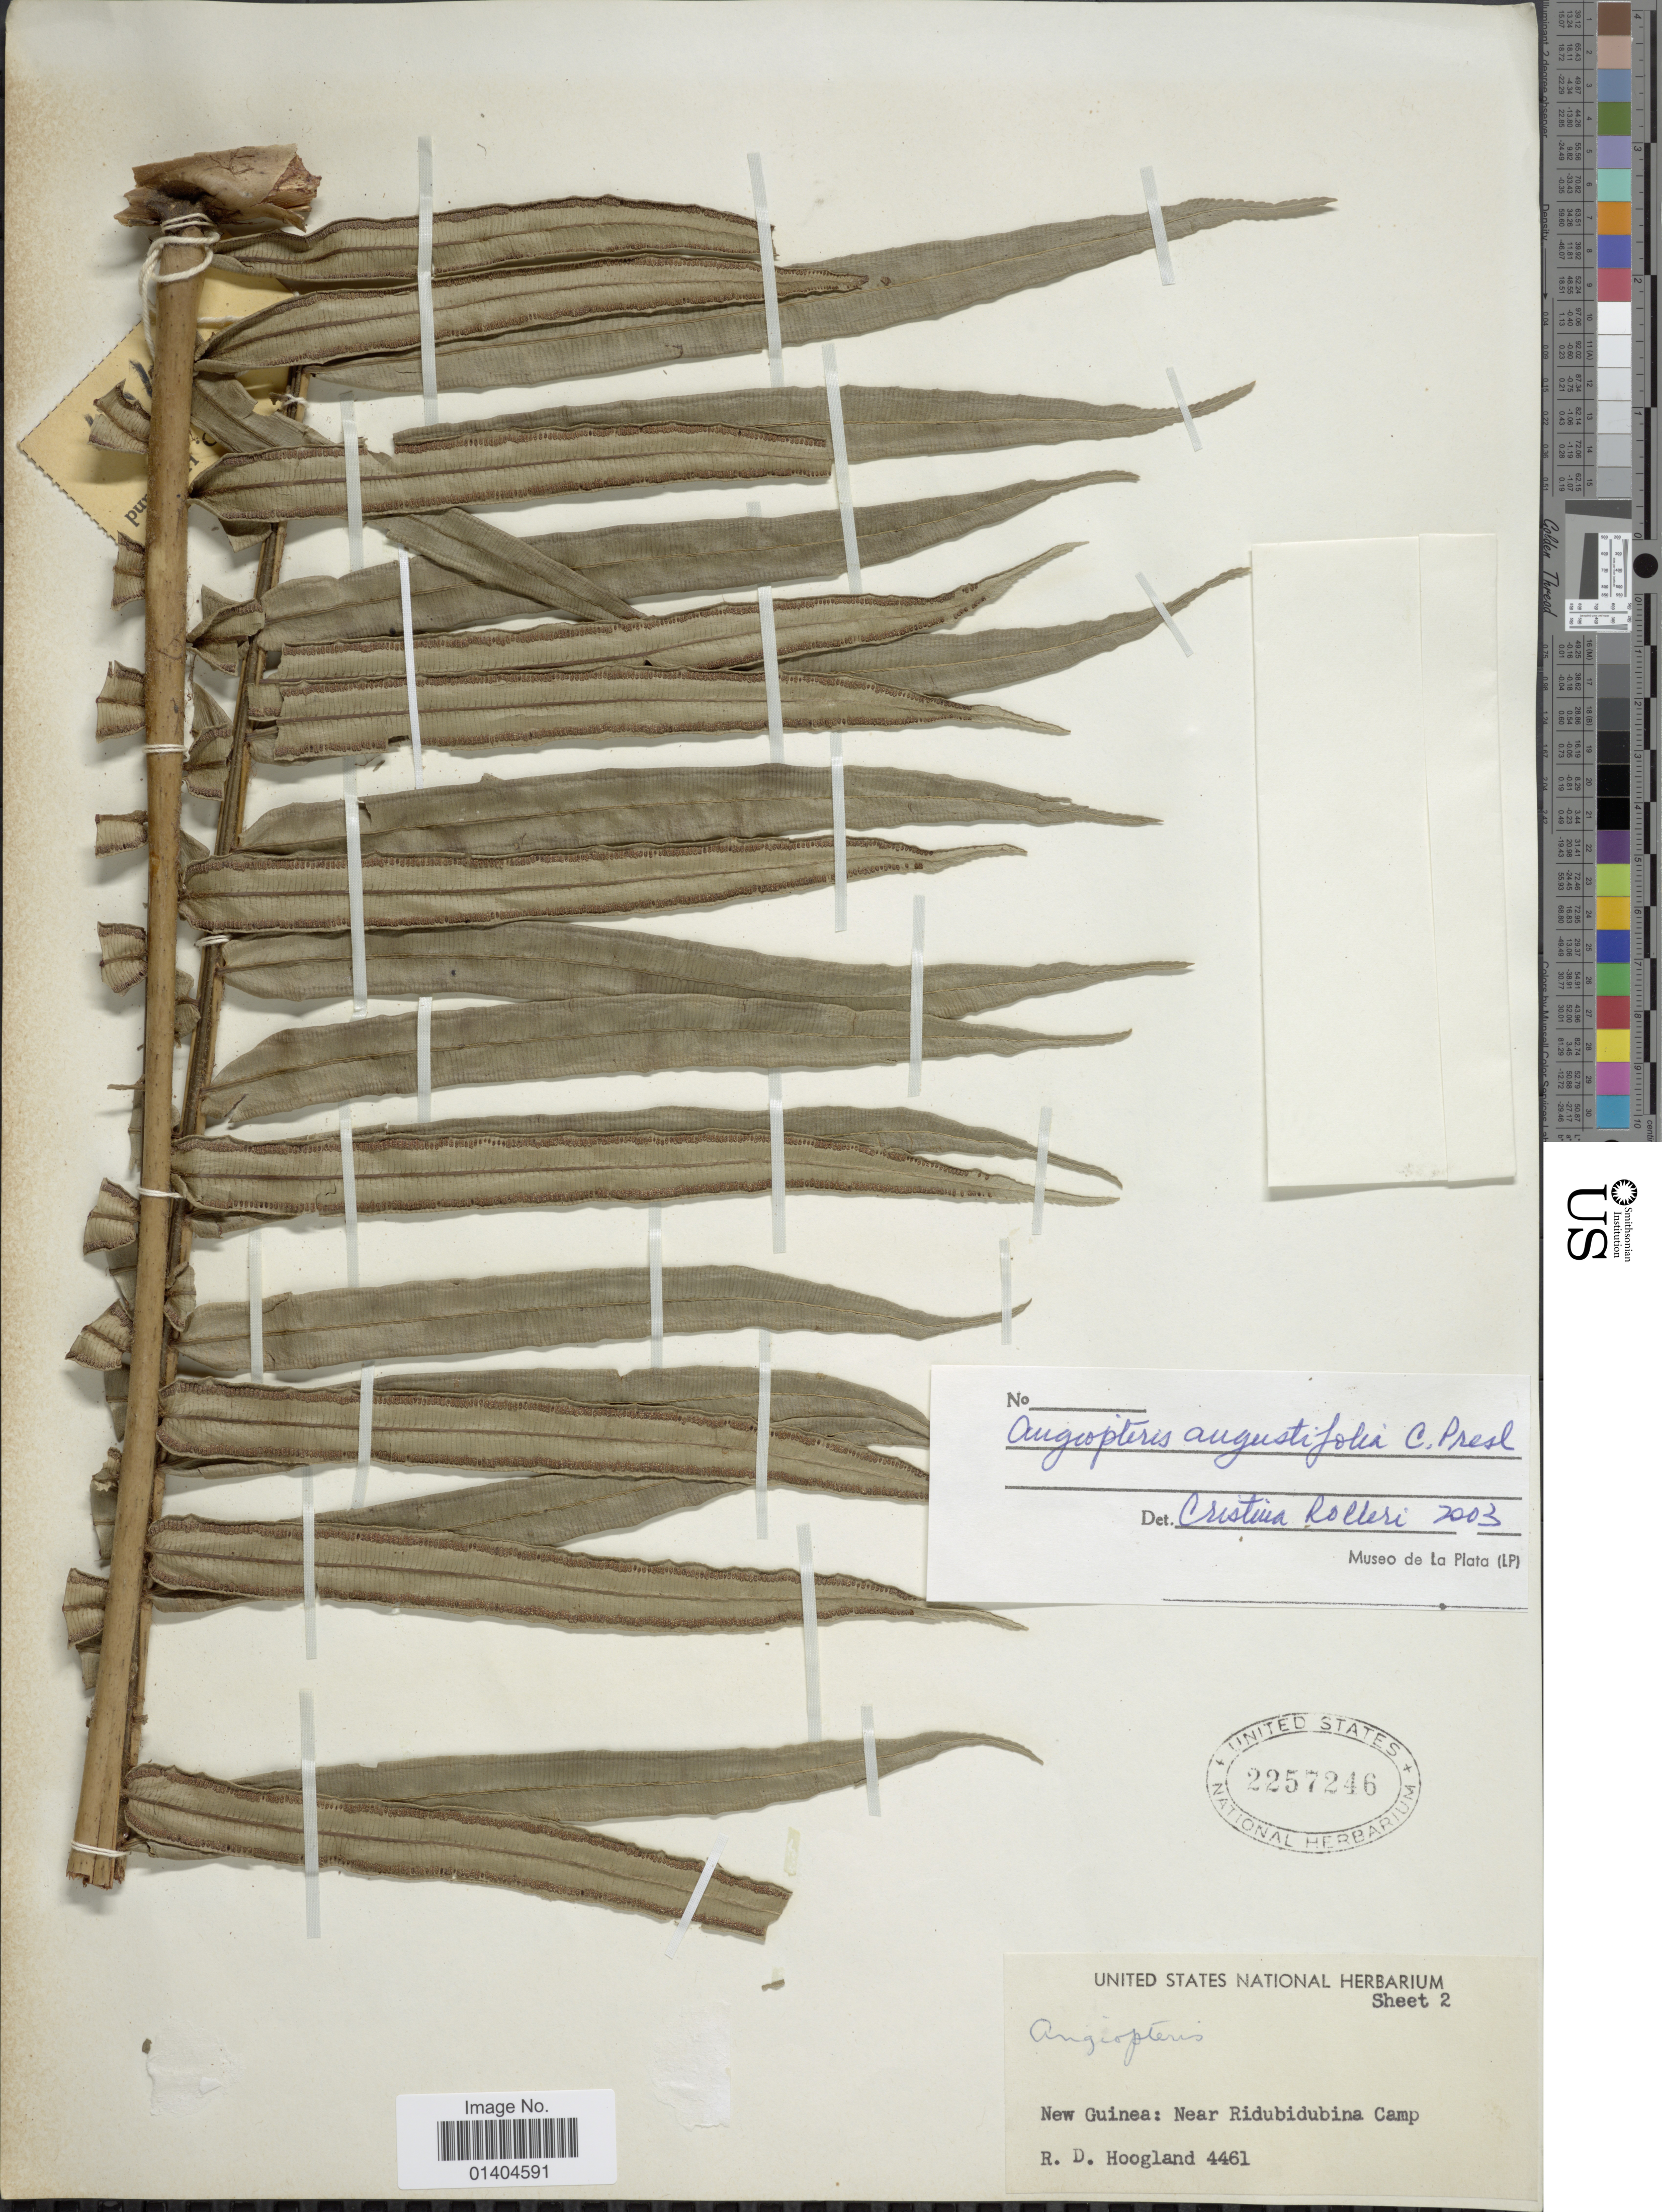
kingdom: Plantae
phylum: Tracheophyta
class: Polypodiopsida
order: Marattiales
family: Marattiaceae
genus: Angiopteris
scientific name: Angiopteris angustifolia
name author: C. Presl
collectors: R. D. Hoogland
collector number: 4461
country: Papua New Guinea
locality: New Guinea: Near Ridubidubina Camp.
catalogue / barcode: US 2257246